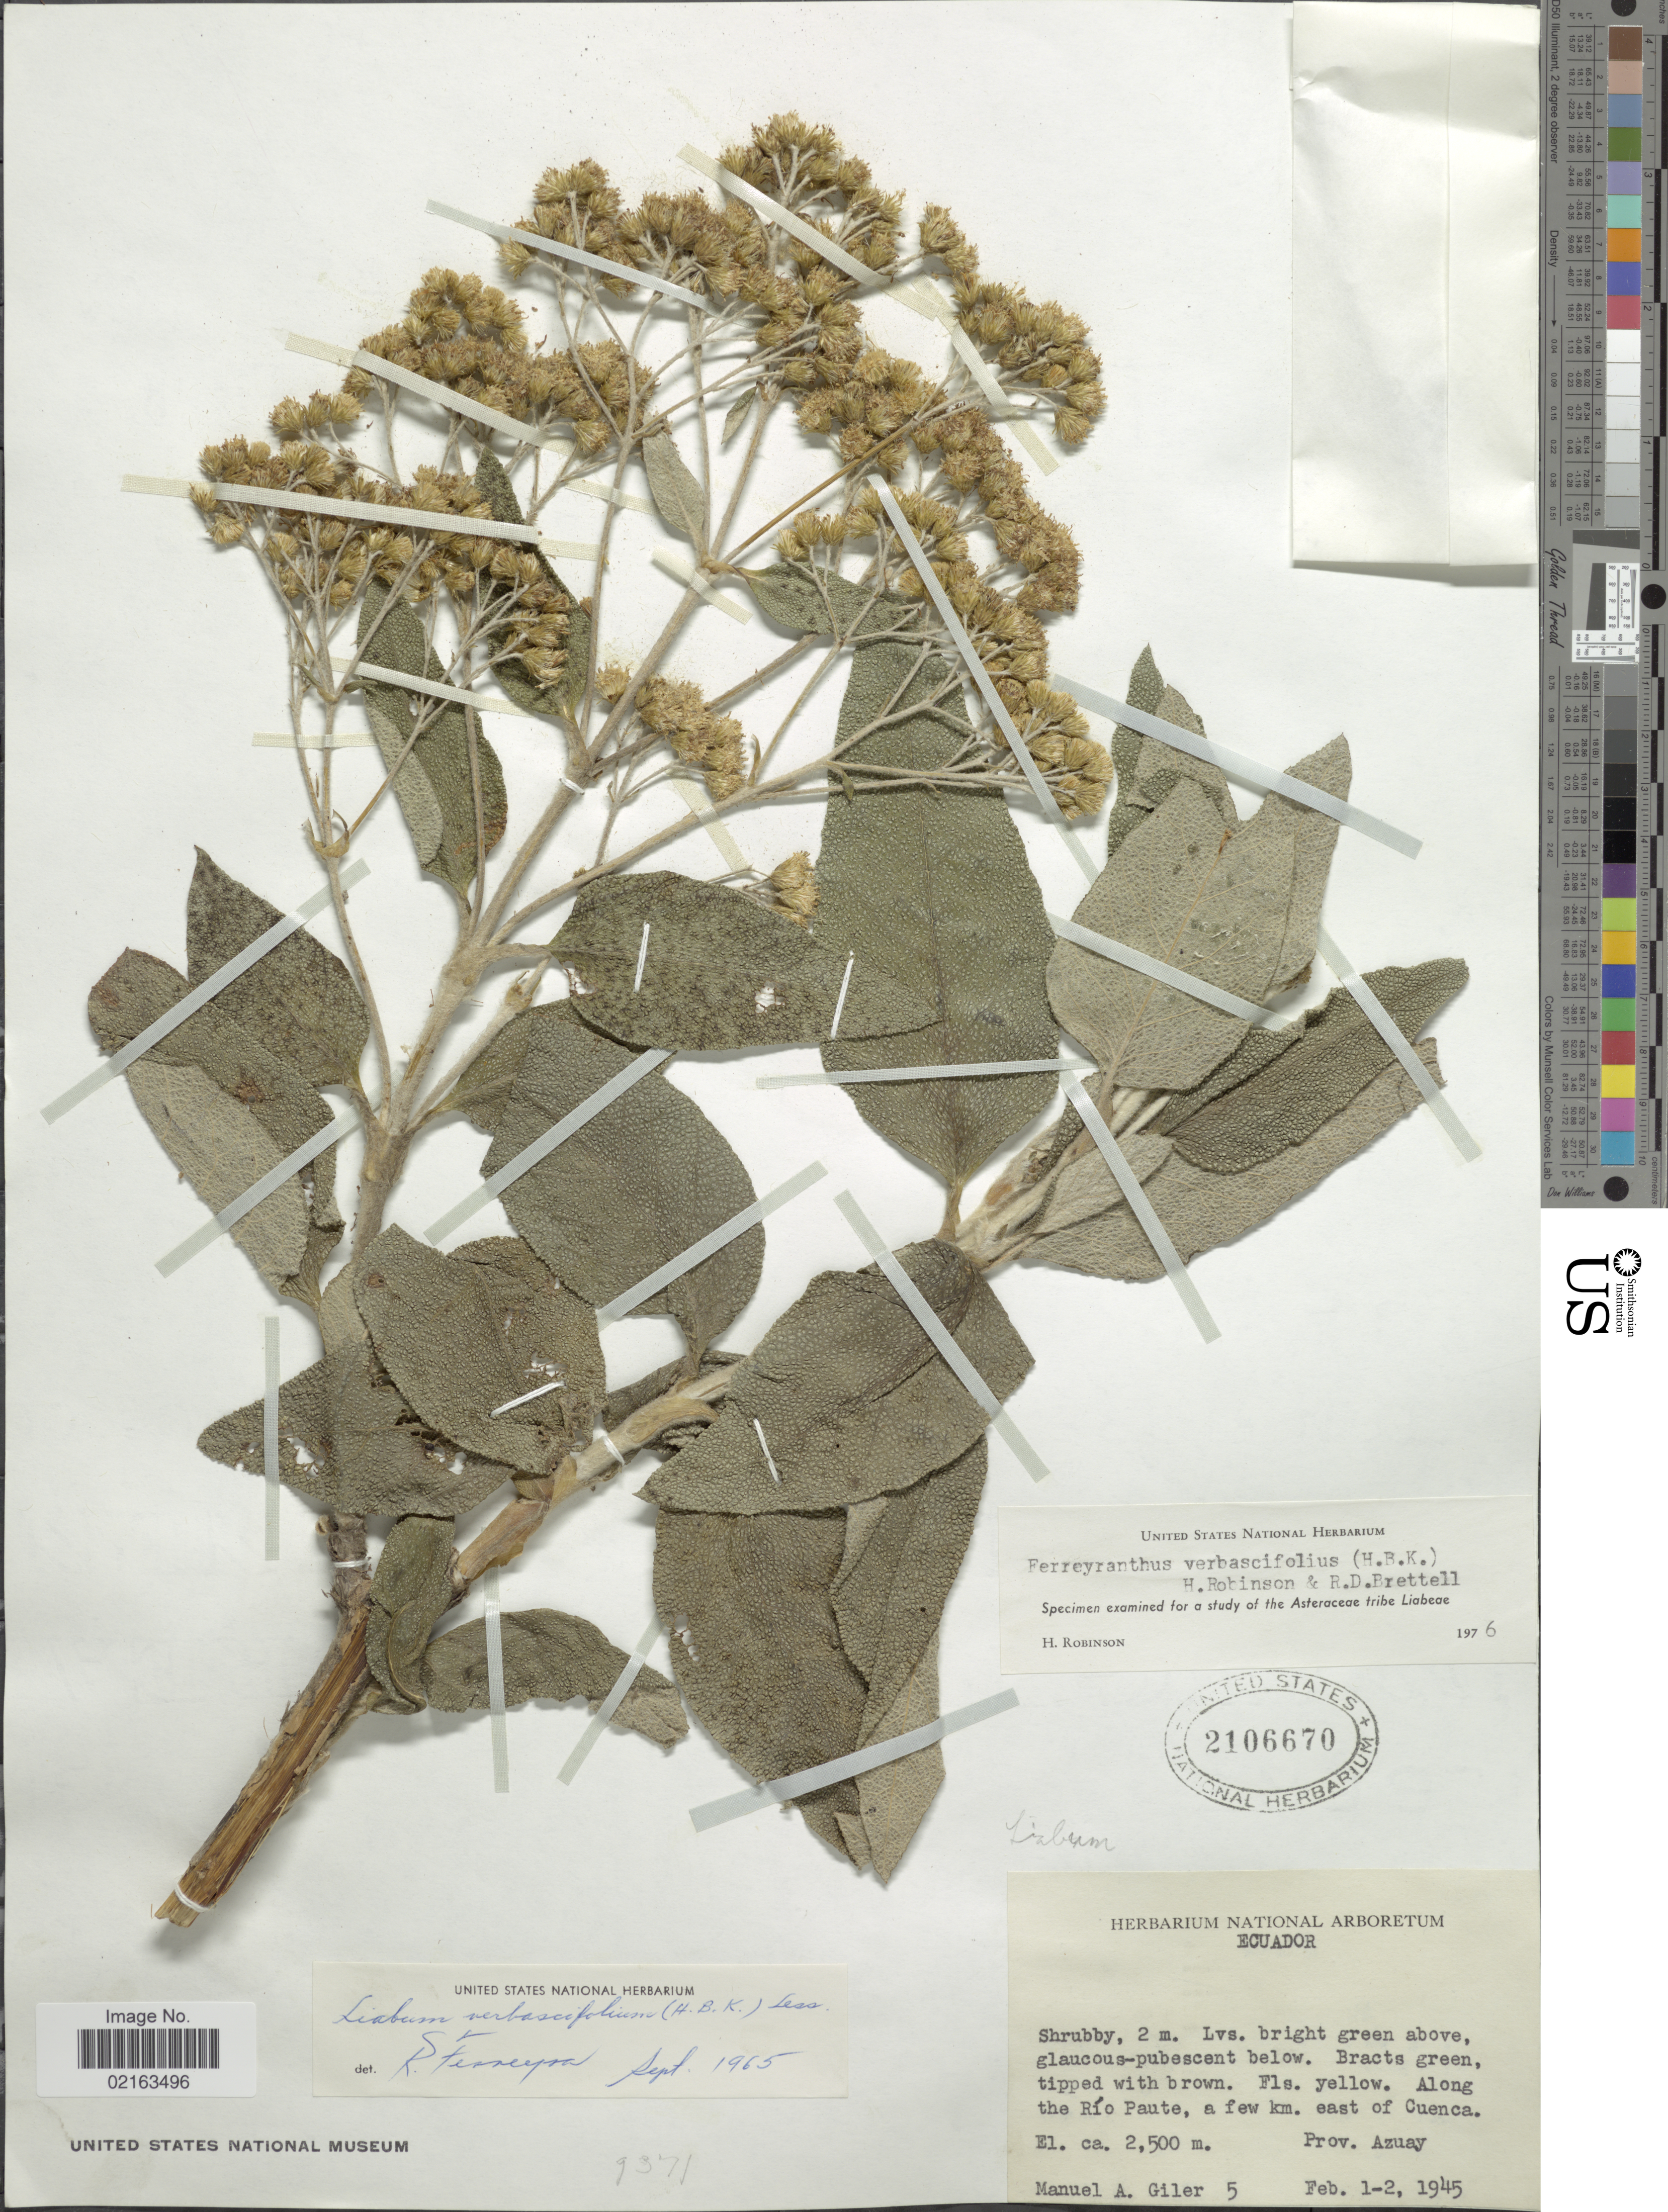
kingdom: Plantae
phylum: Tracheophyta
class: Magnoliopsida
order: Asterales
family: Asteraceae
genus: Ferreyranthus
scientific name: Ferreyranthus verbascifolius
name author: (Kunth) H. Rob. & Brettell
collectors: M. Gíler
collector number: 5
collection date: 1945-02-01/1945-02-02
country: Ecuador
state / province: Azuay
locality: Along the Río Paute, a few km. east of Cuenca. Prov. Azuay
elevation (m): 2500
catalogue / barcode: US 2106670